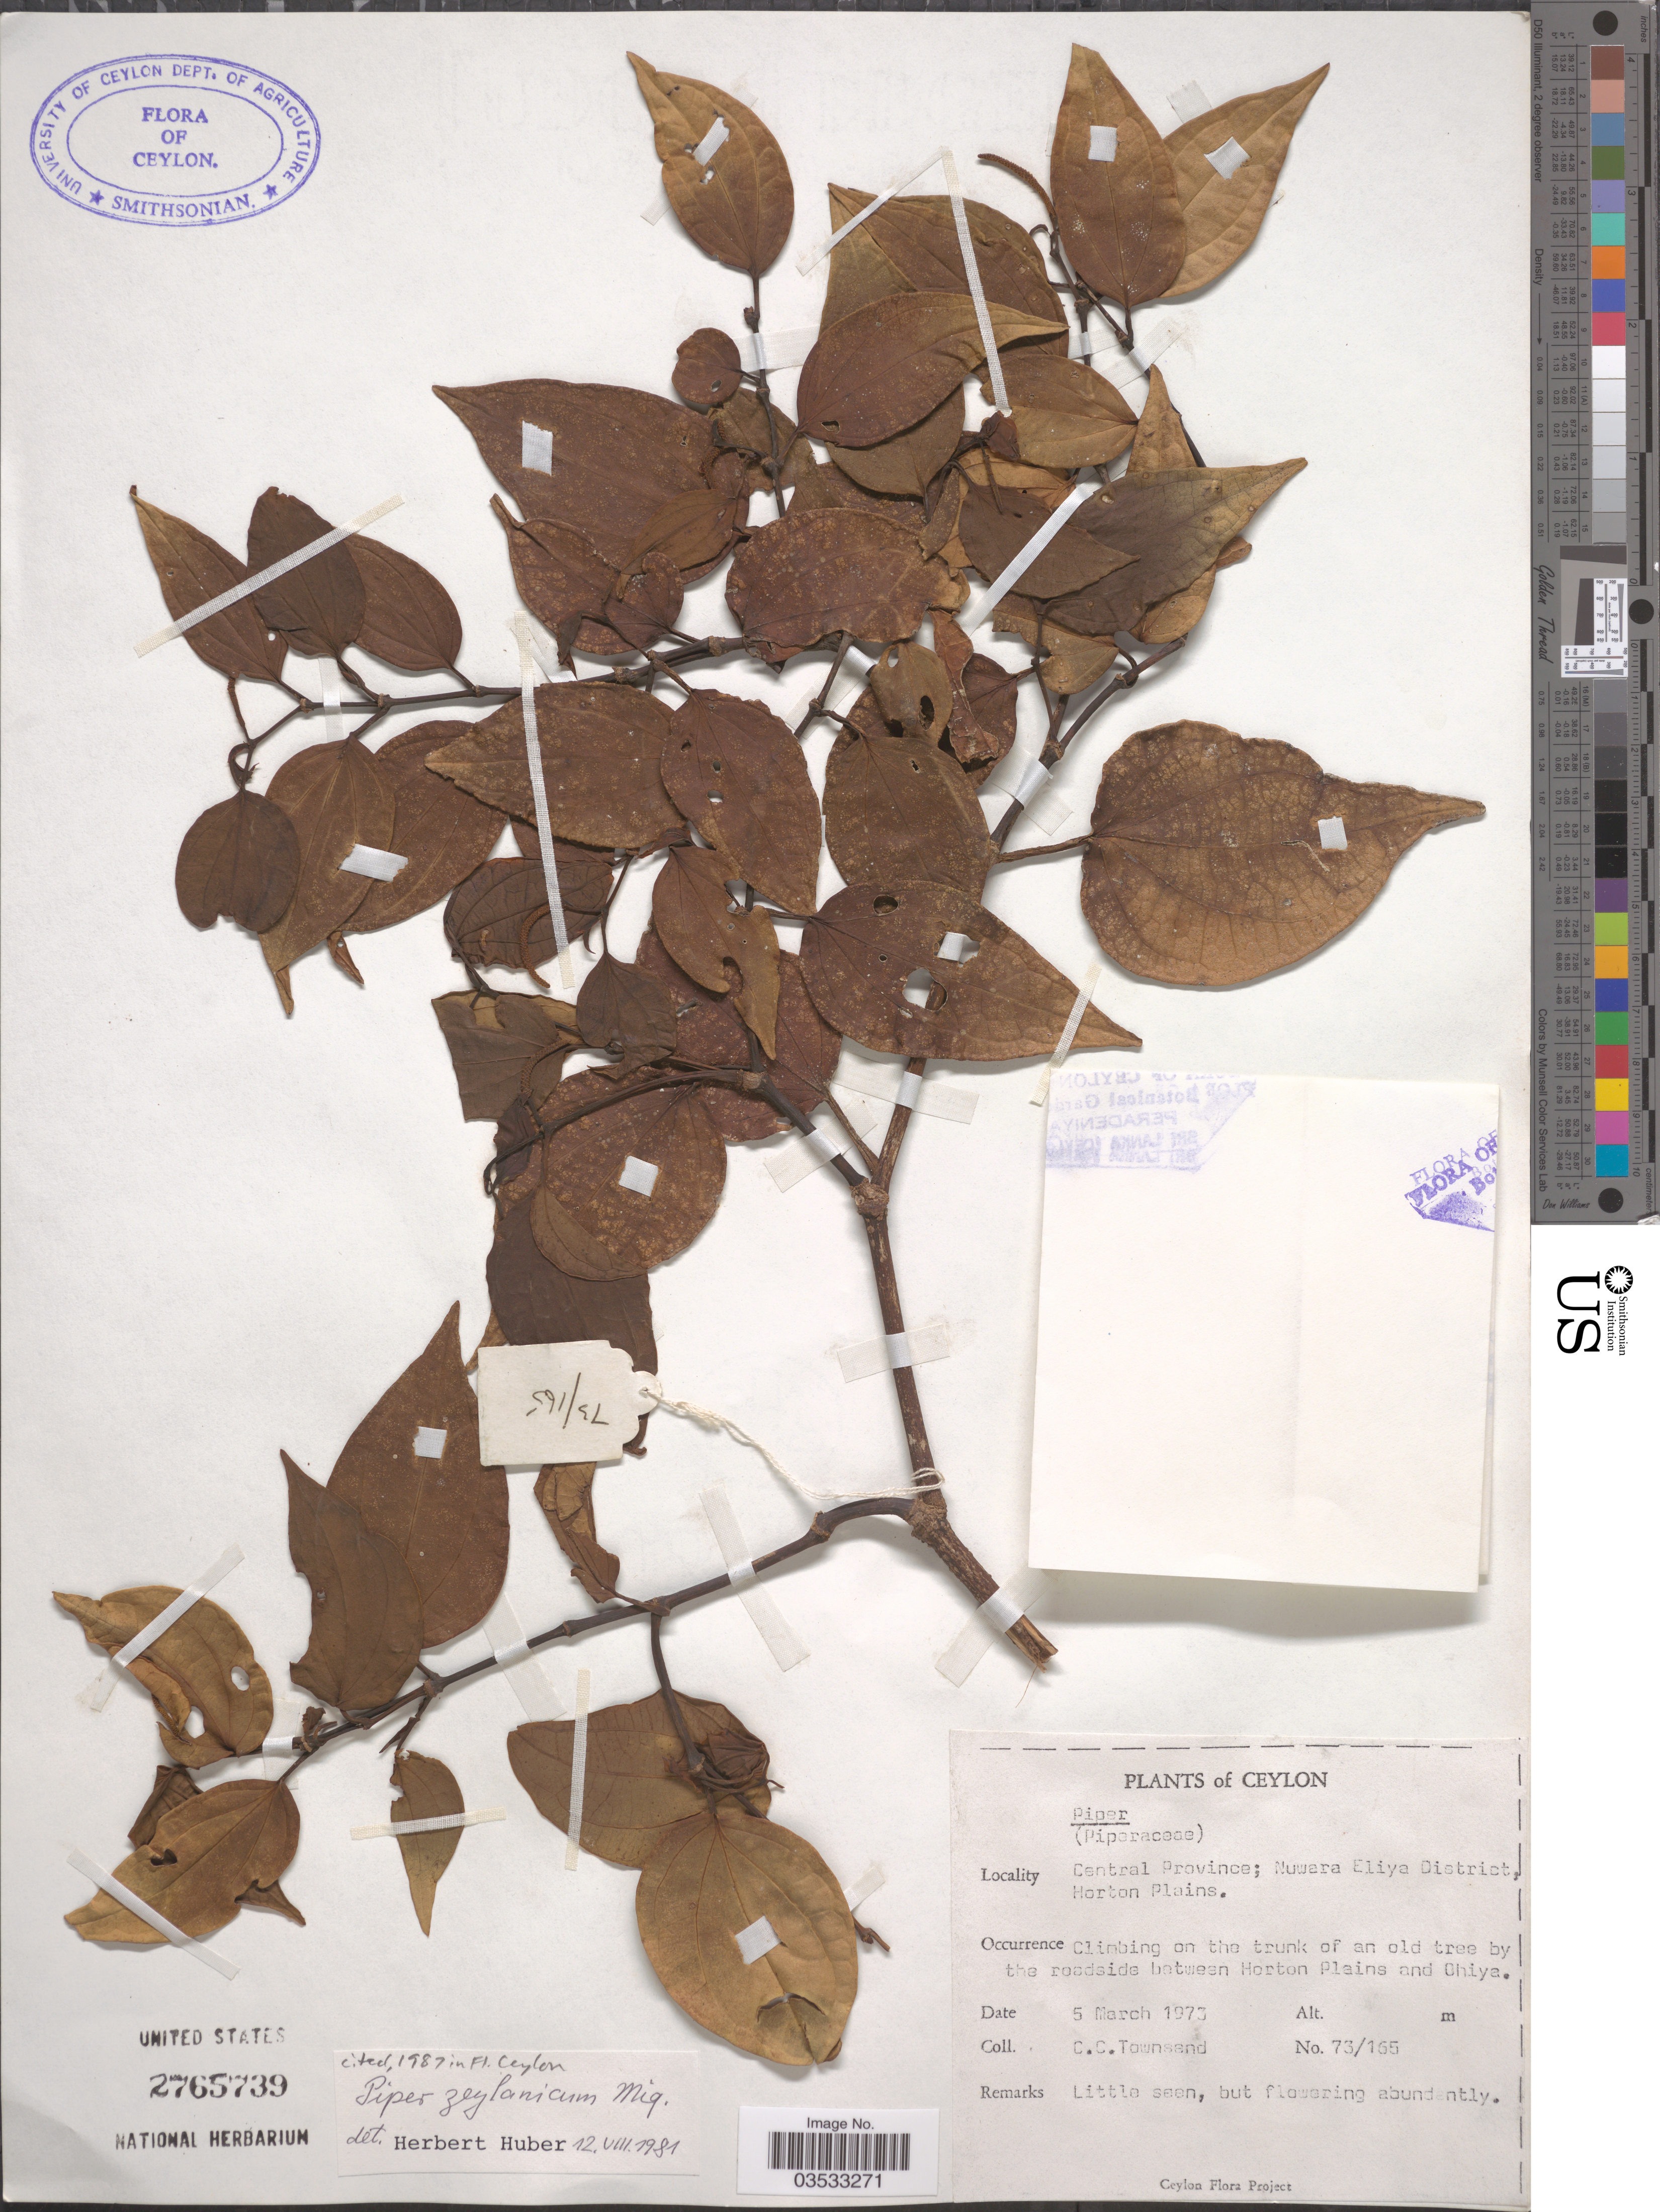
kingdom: Plantae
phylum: Tracheophyta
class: Magnoliopsida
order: Piperales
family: Piperaceae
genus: Piper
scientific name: Piper zeylanicum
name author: Miq.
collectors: C. Townsand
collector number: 73/165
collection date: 1975-03-05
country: Sri Lanka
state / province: Central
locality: Ceylon. Nuwara Eliya District, Horton Plains. Climbing on the trunk of an old tree by the roadside between Horton Plains and Ohiya.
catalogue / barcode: US 2765739